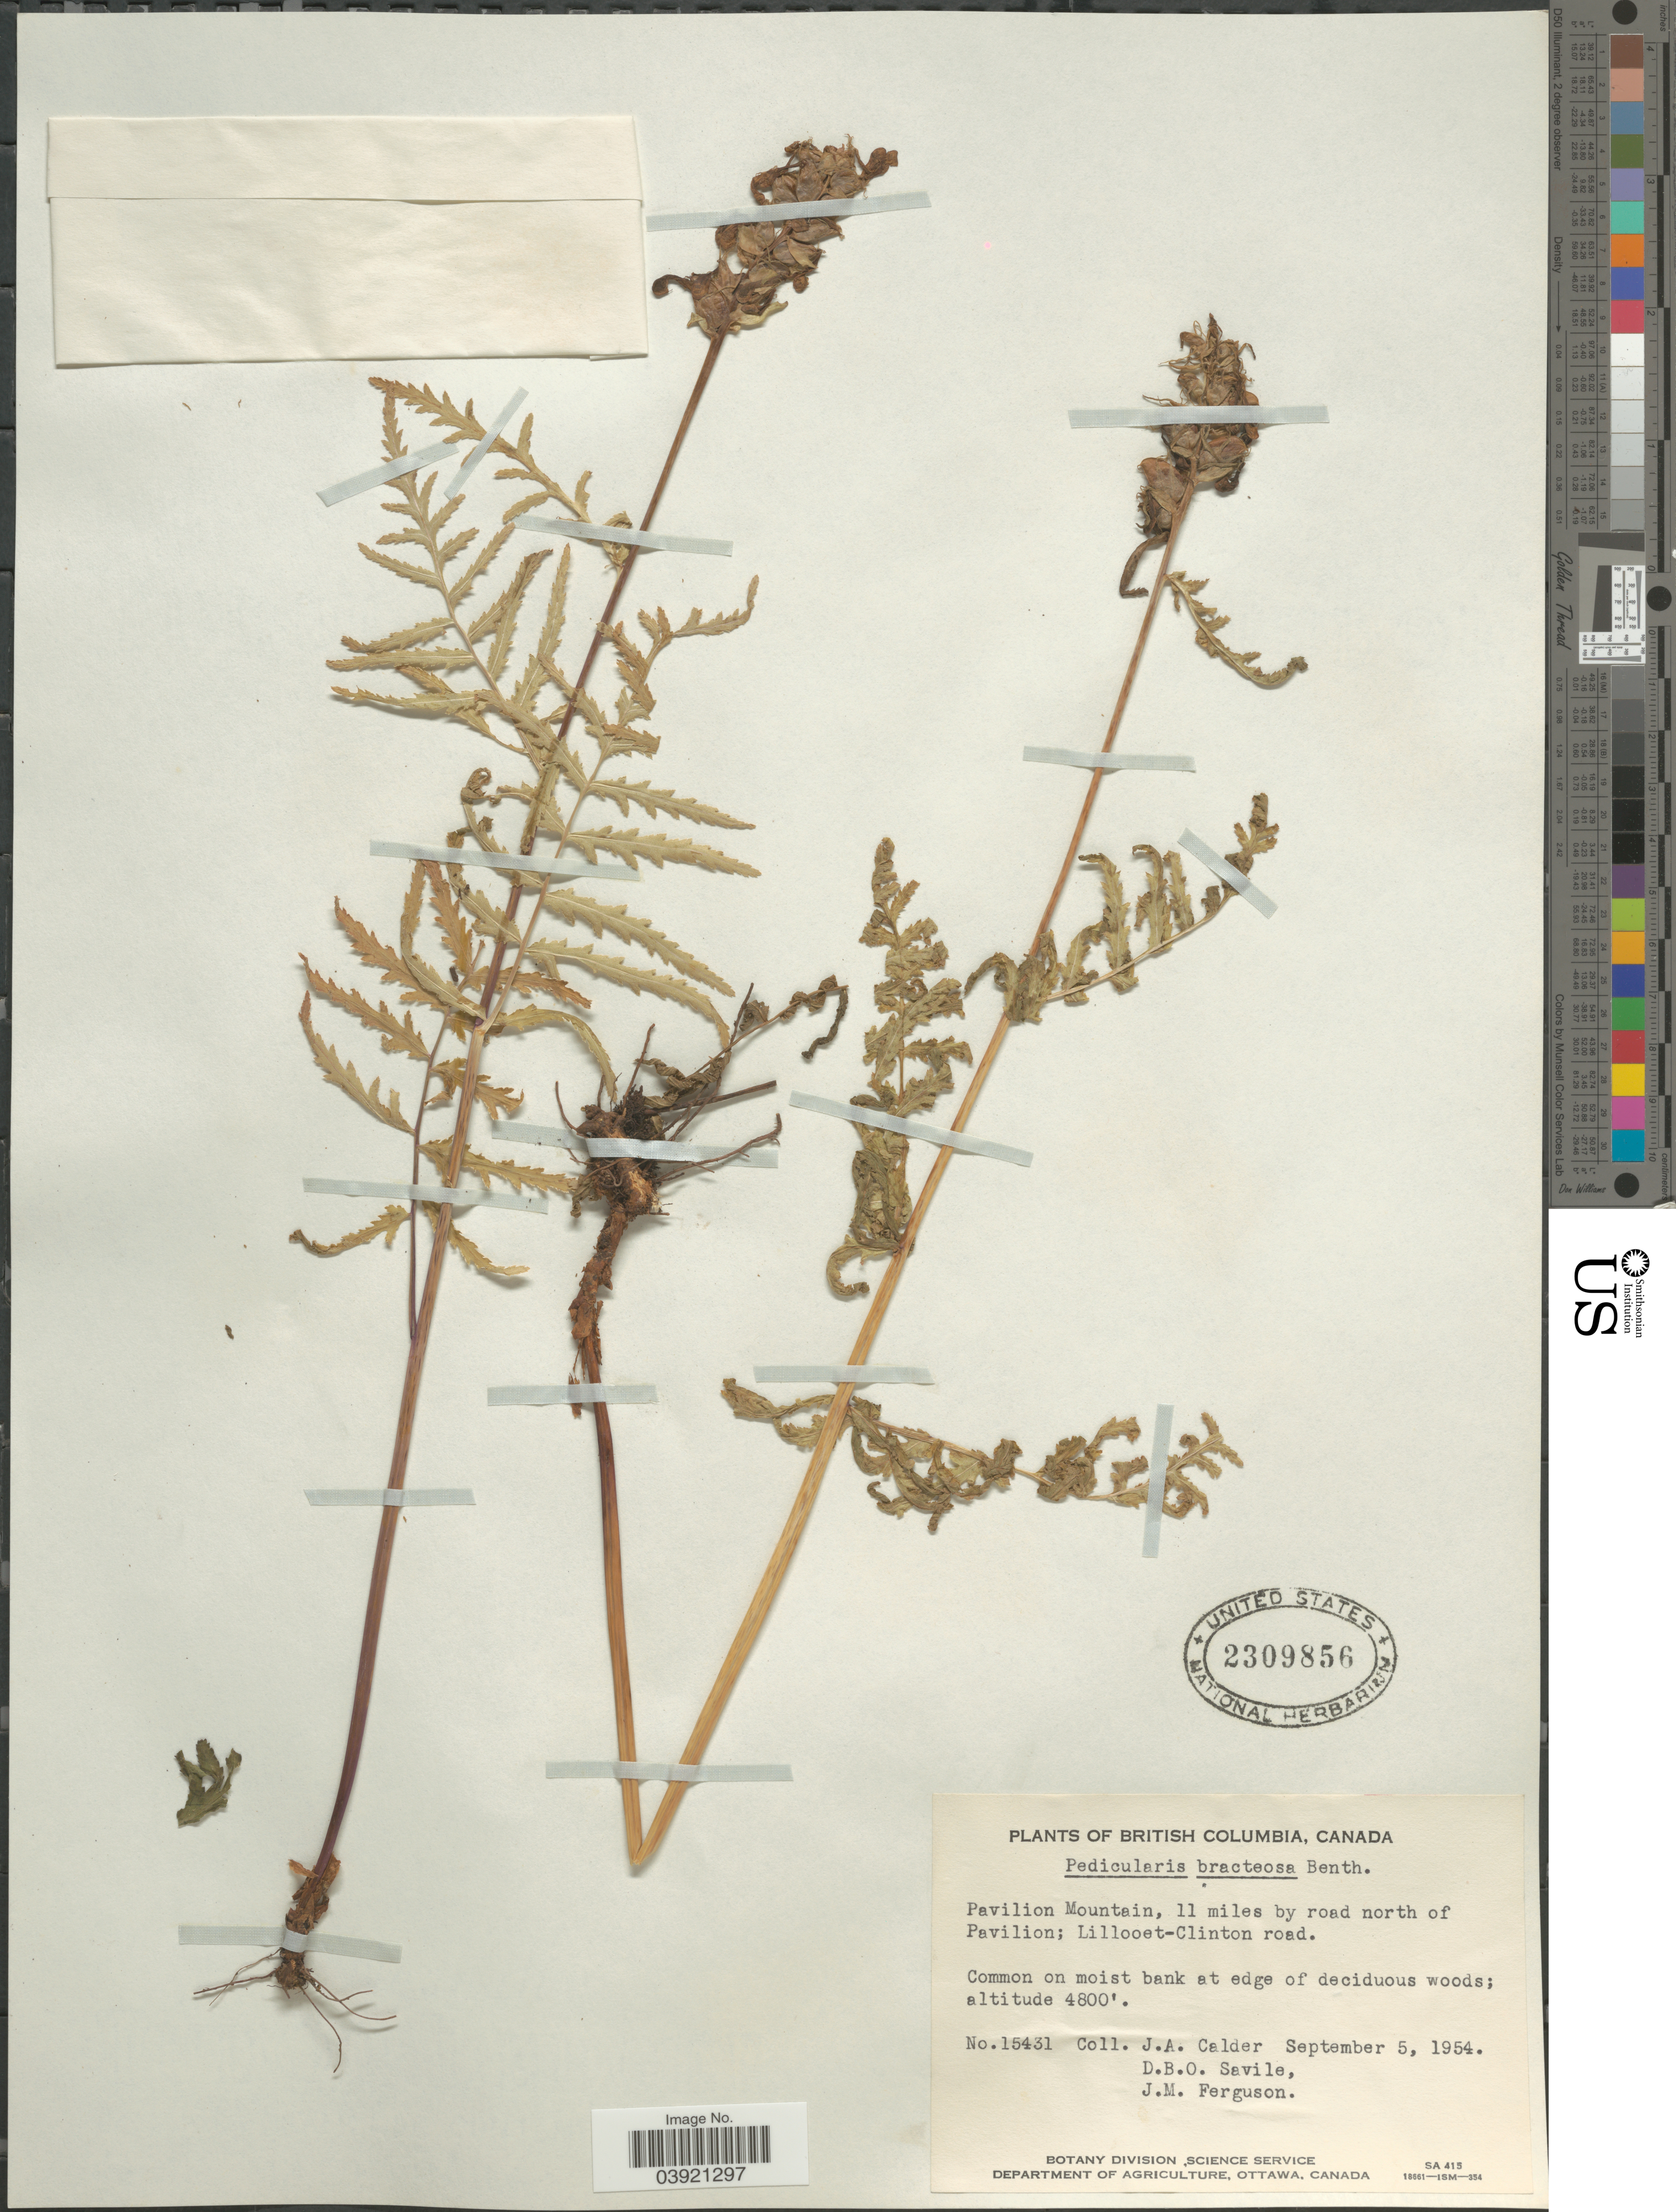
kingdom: Plantae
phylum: Tracheophyta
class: Magnoliopsida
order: Lamiales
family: Orobanchaceae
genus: Pedicularis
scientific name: Pedicularis bracteosa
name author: Benth.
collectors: J. A. Calder, D. Savile & J. M. Ferguson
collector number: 15431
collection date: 1954-09-05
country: Canada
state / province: British Columbia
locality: Pavilion Mountain, 11 miles by road north of Pavilion; Lillooet-Clinton road. On moist bank at edge of deciduous woods.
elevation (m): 1463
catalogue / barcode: US 2309856